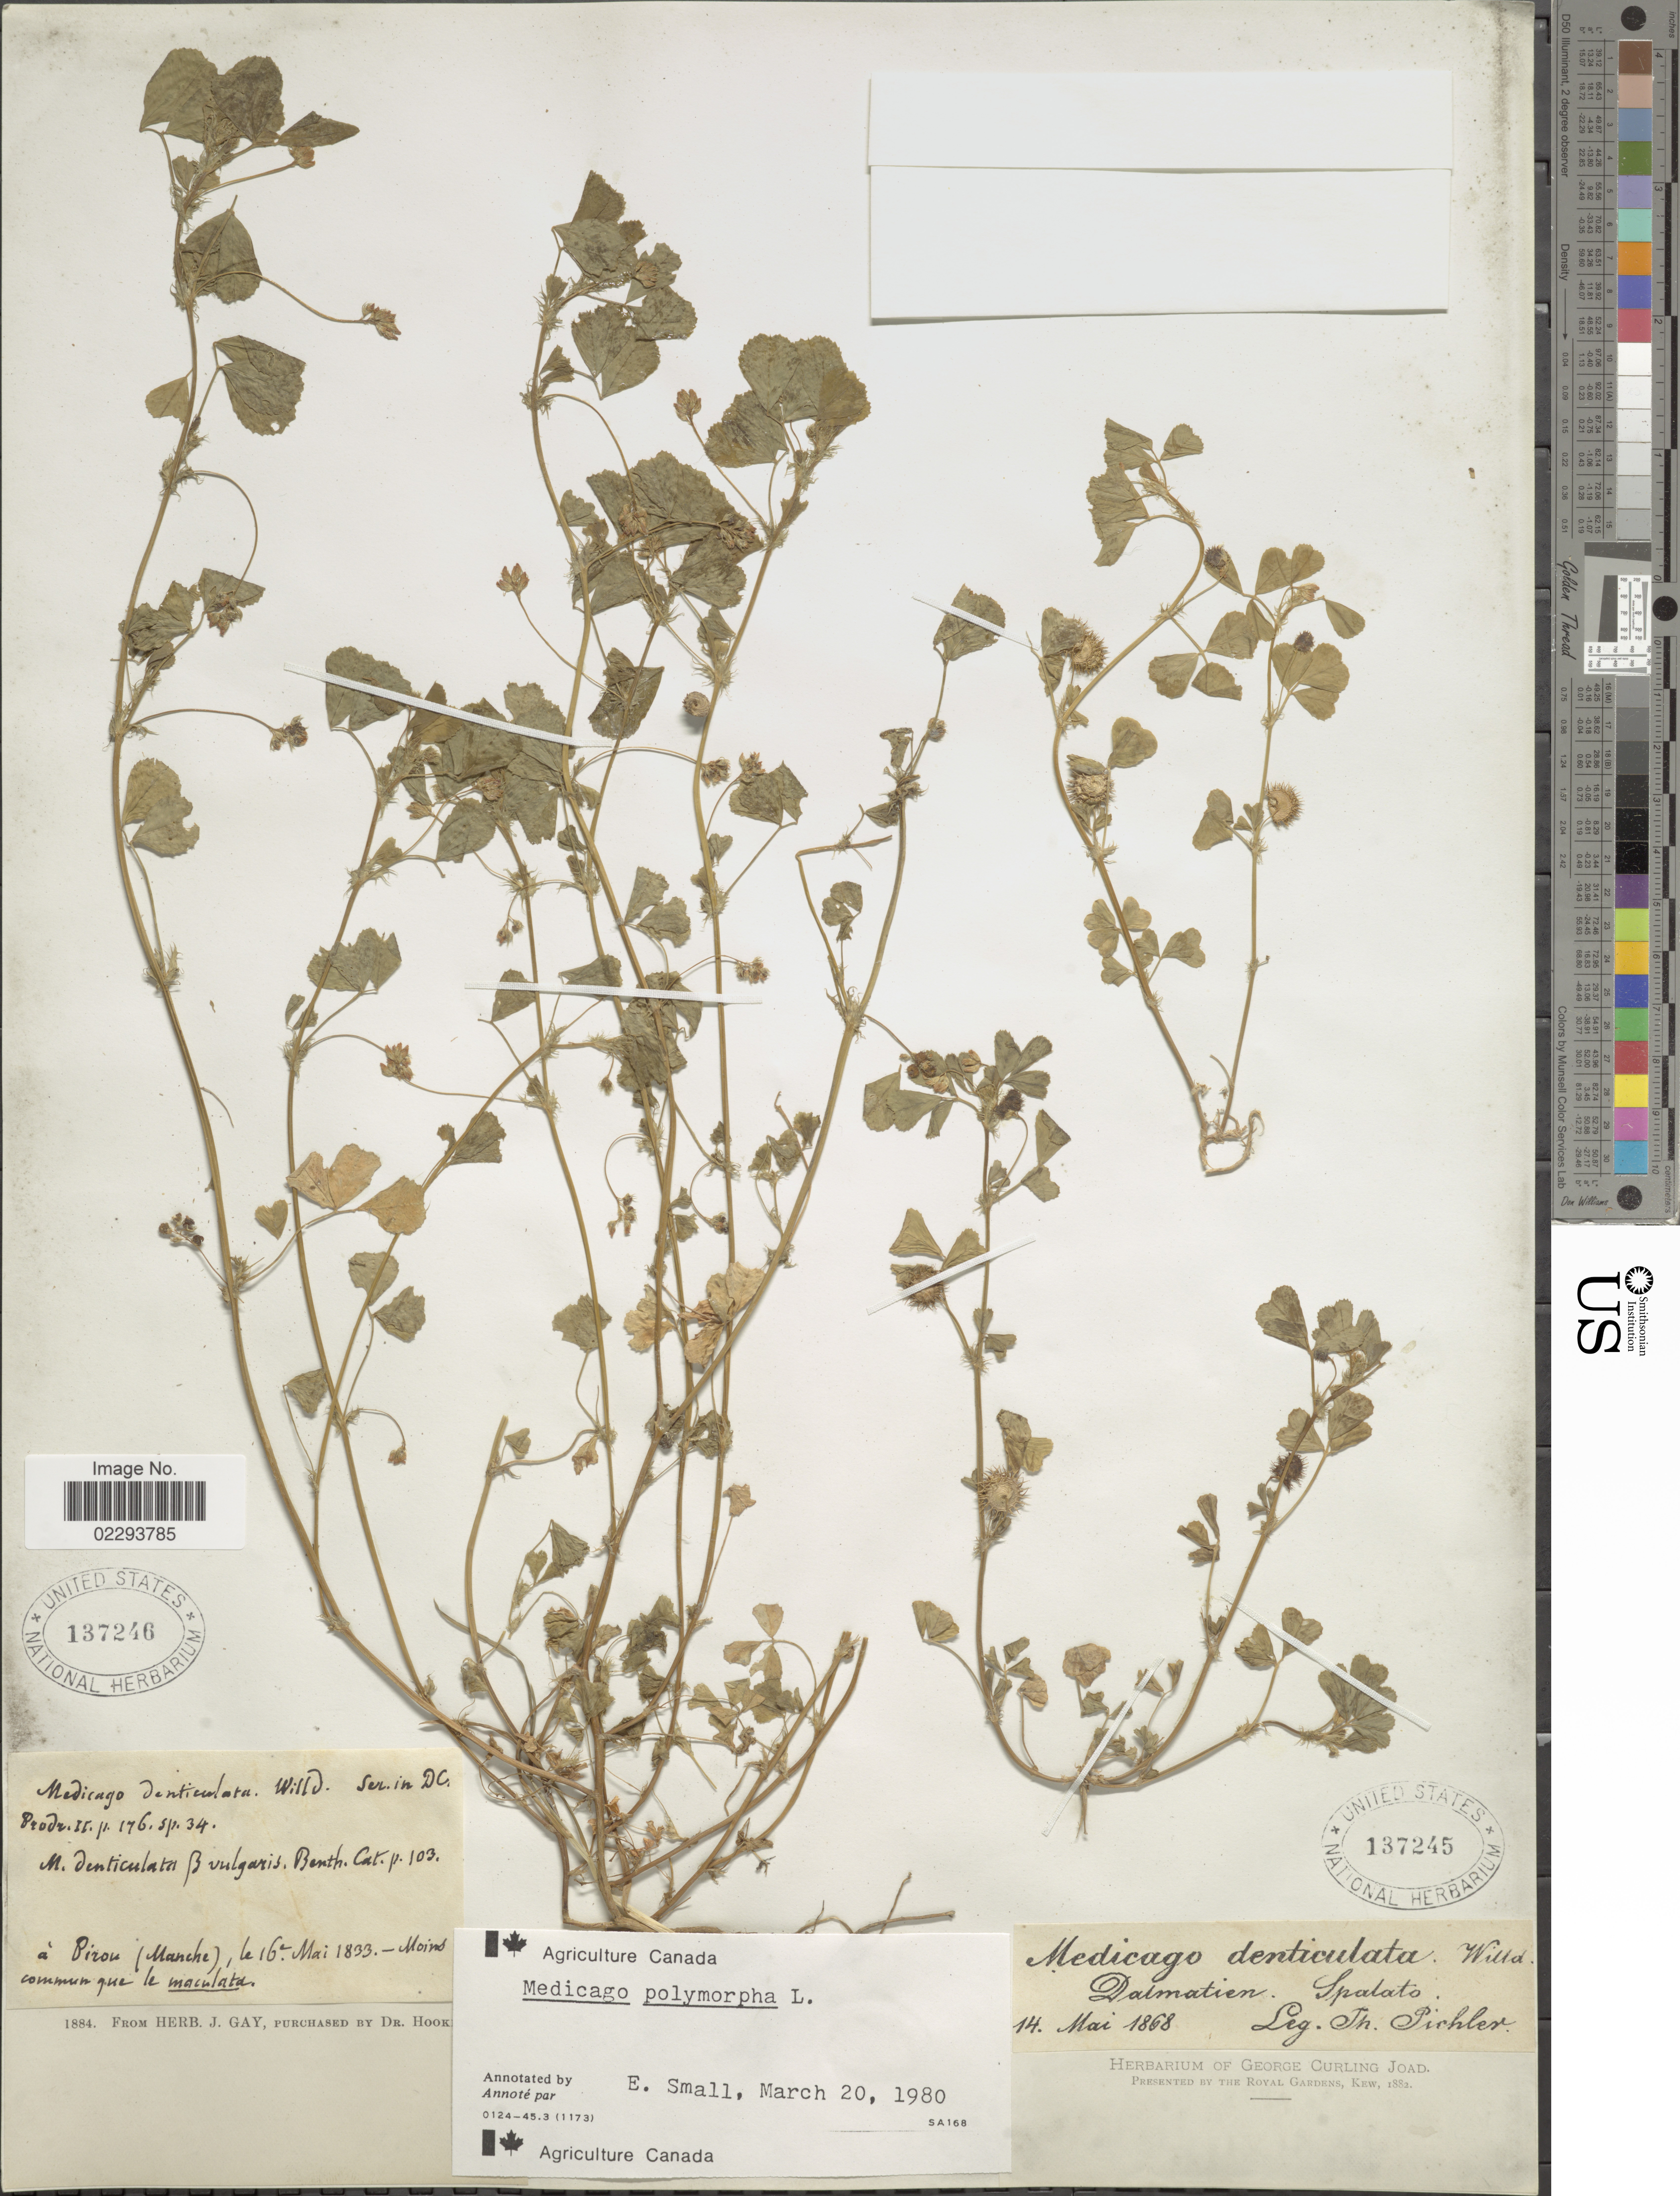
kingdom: Plantae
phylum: Tracheophyta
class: Magnoliopsida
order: Fabales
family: Fabaceae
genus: Medicago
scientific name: Medicago polymorpha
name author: L.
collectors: T. Pichler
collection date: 1868-05-14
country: Croatia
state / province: Split-Dalmatia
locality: Dalmatien. Spalato.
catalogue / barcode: US 137245-2